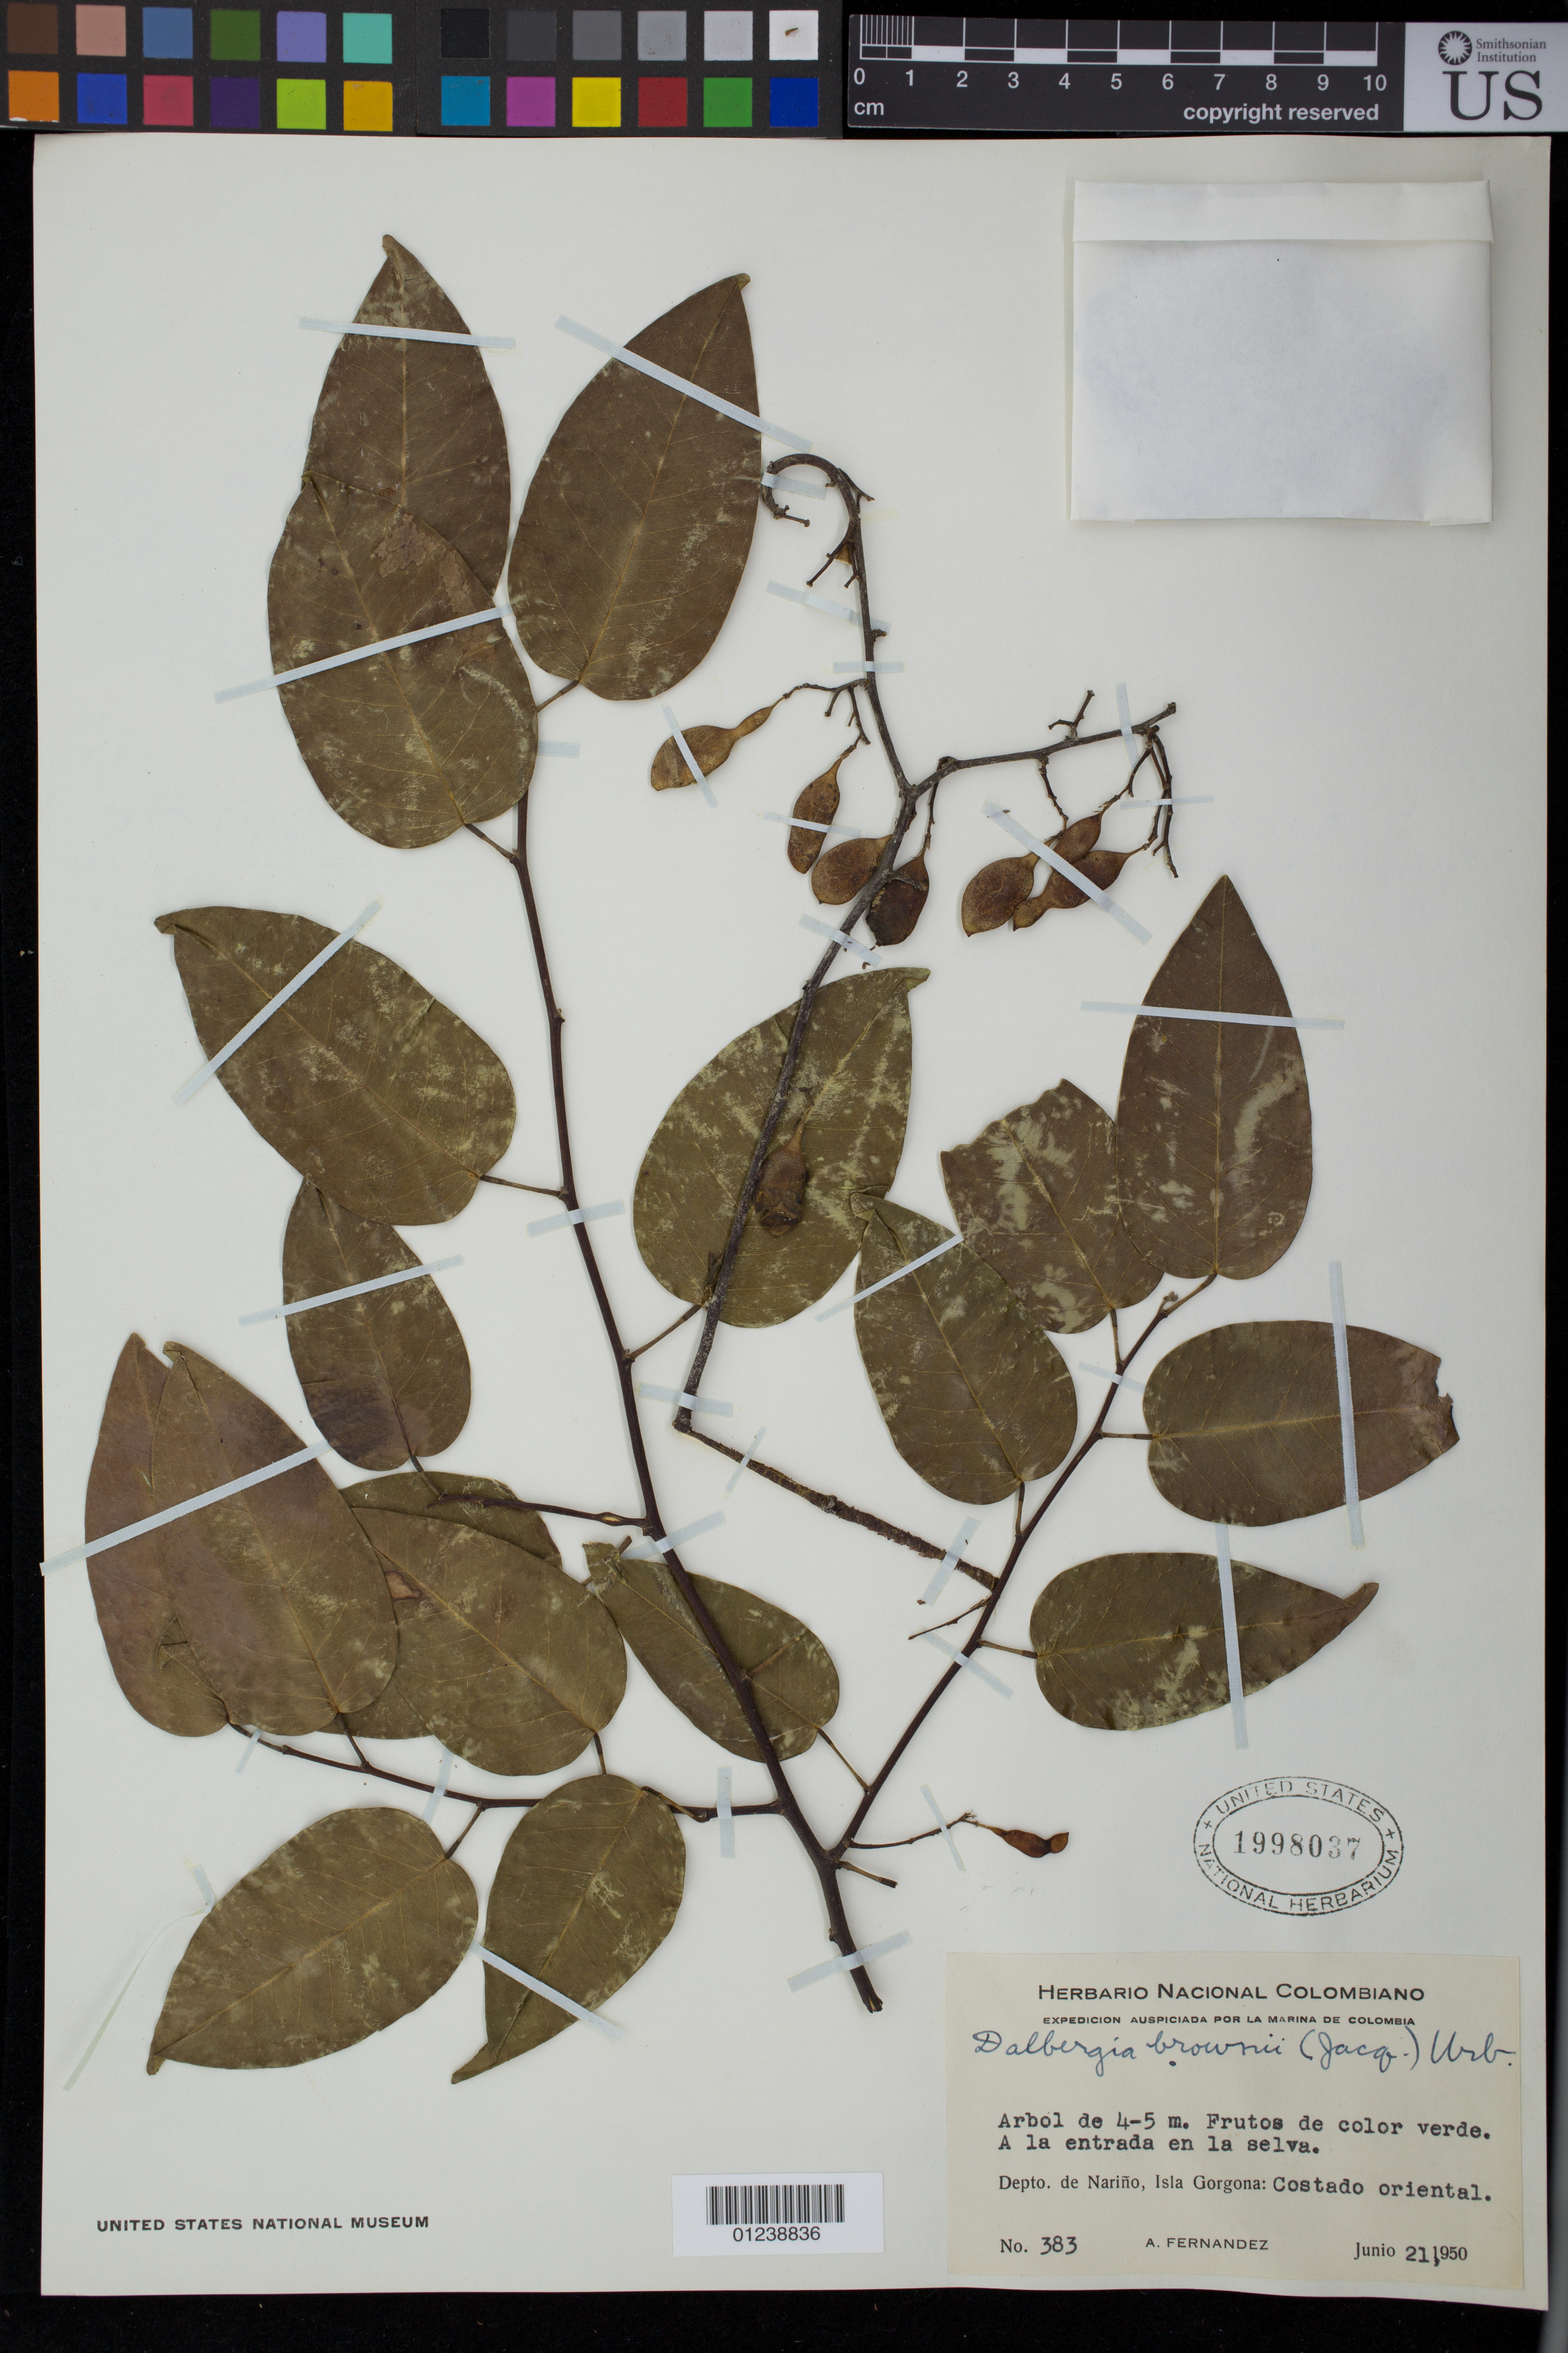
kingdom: Plantae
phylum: Tracheophyta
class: Magnoliopsida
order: Fabales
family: Fabaceae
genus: Dalbergia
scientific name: Dalbergia brownei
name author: (Jacq.) Schinz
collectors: A. Fernández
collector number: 383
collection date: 1950-06-21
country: Colombia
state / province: Cauca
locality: Isla Gorgona, Costado Oriental, East Coast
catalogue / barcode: US 1998037